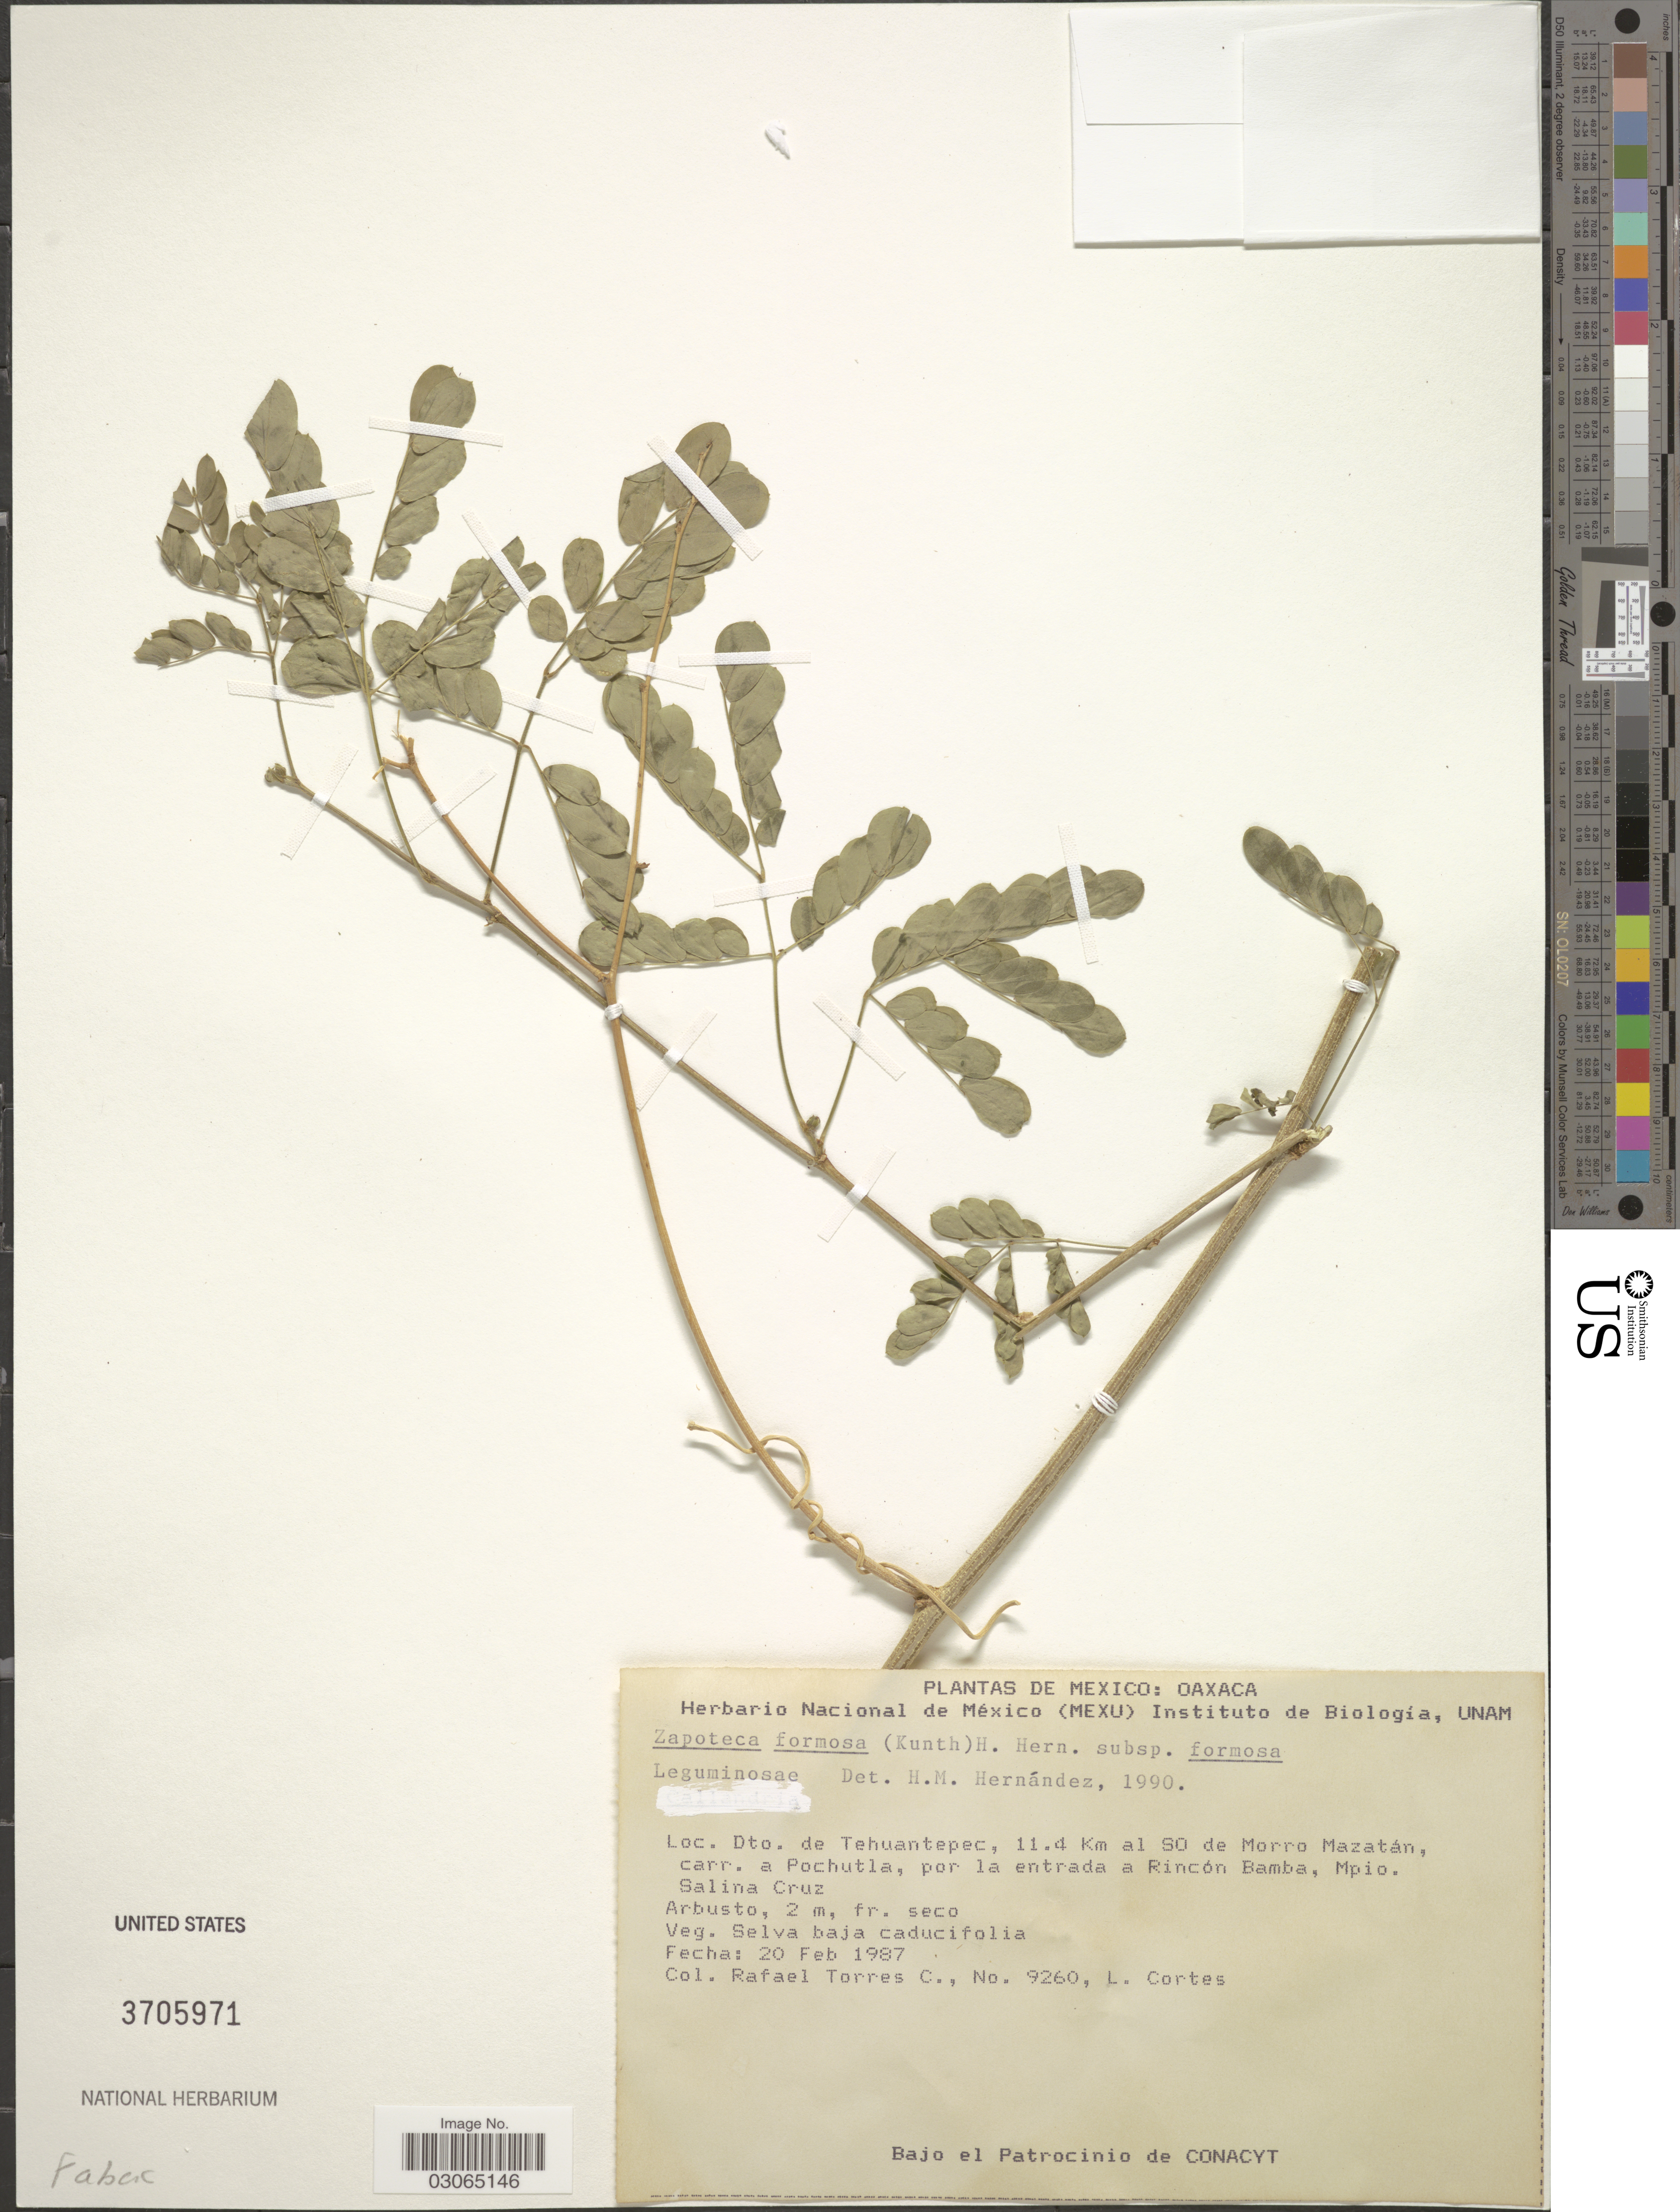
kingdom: Plantae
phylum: Tracheophyta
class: Magnoliopsida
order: Fabales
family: Fabaceae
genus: Zapoteca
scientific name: Zapoteca formosa subsp. formosa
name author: (Kunth) H.M. Hern.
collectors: R. Torres C. & L. Cortes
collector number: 9260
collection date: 1987-02-20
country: Mexico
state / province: Oaxaca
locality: Dto. de Tehuantepec, 11.4 Km al SO de Morro Mazatán, carr. a Pochutla, por la entrada a Rincón Bamba, Mpio. Salina Cruz.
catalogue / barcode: US 3705971